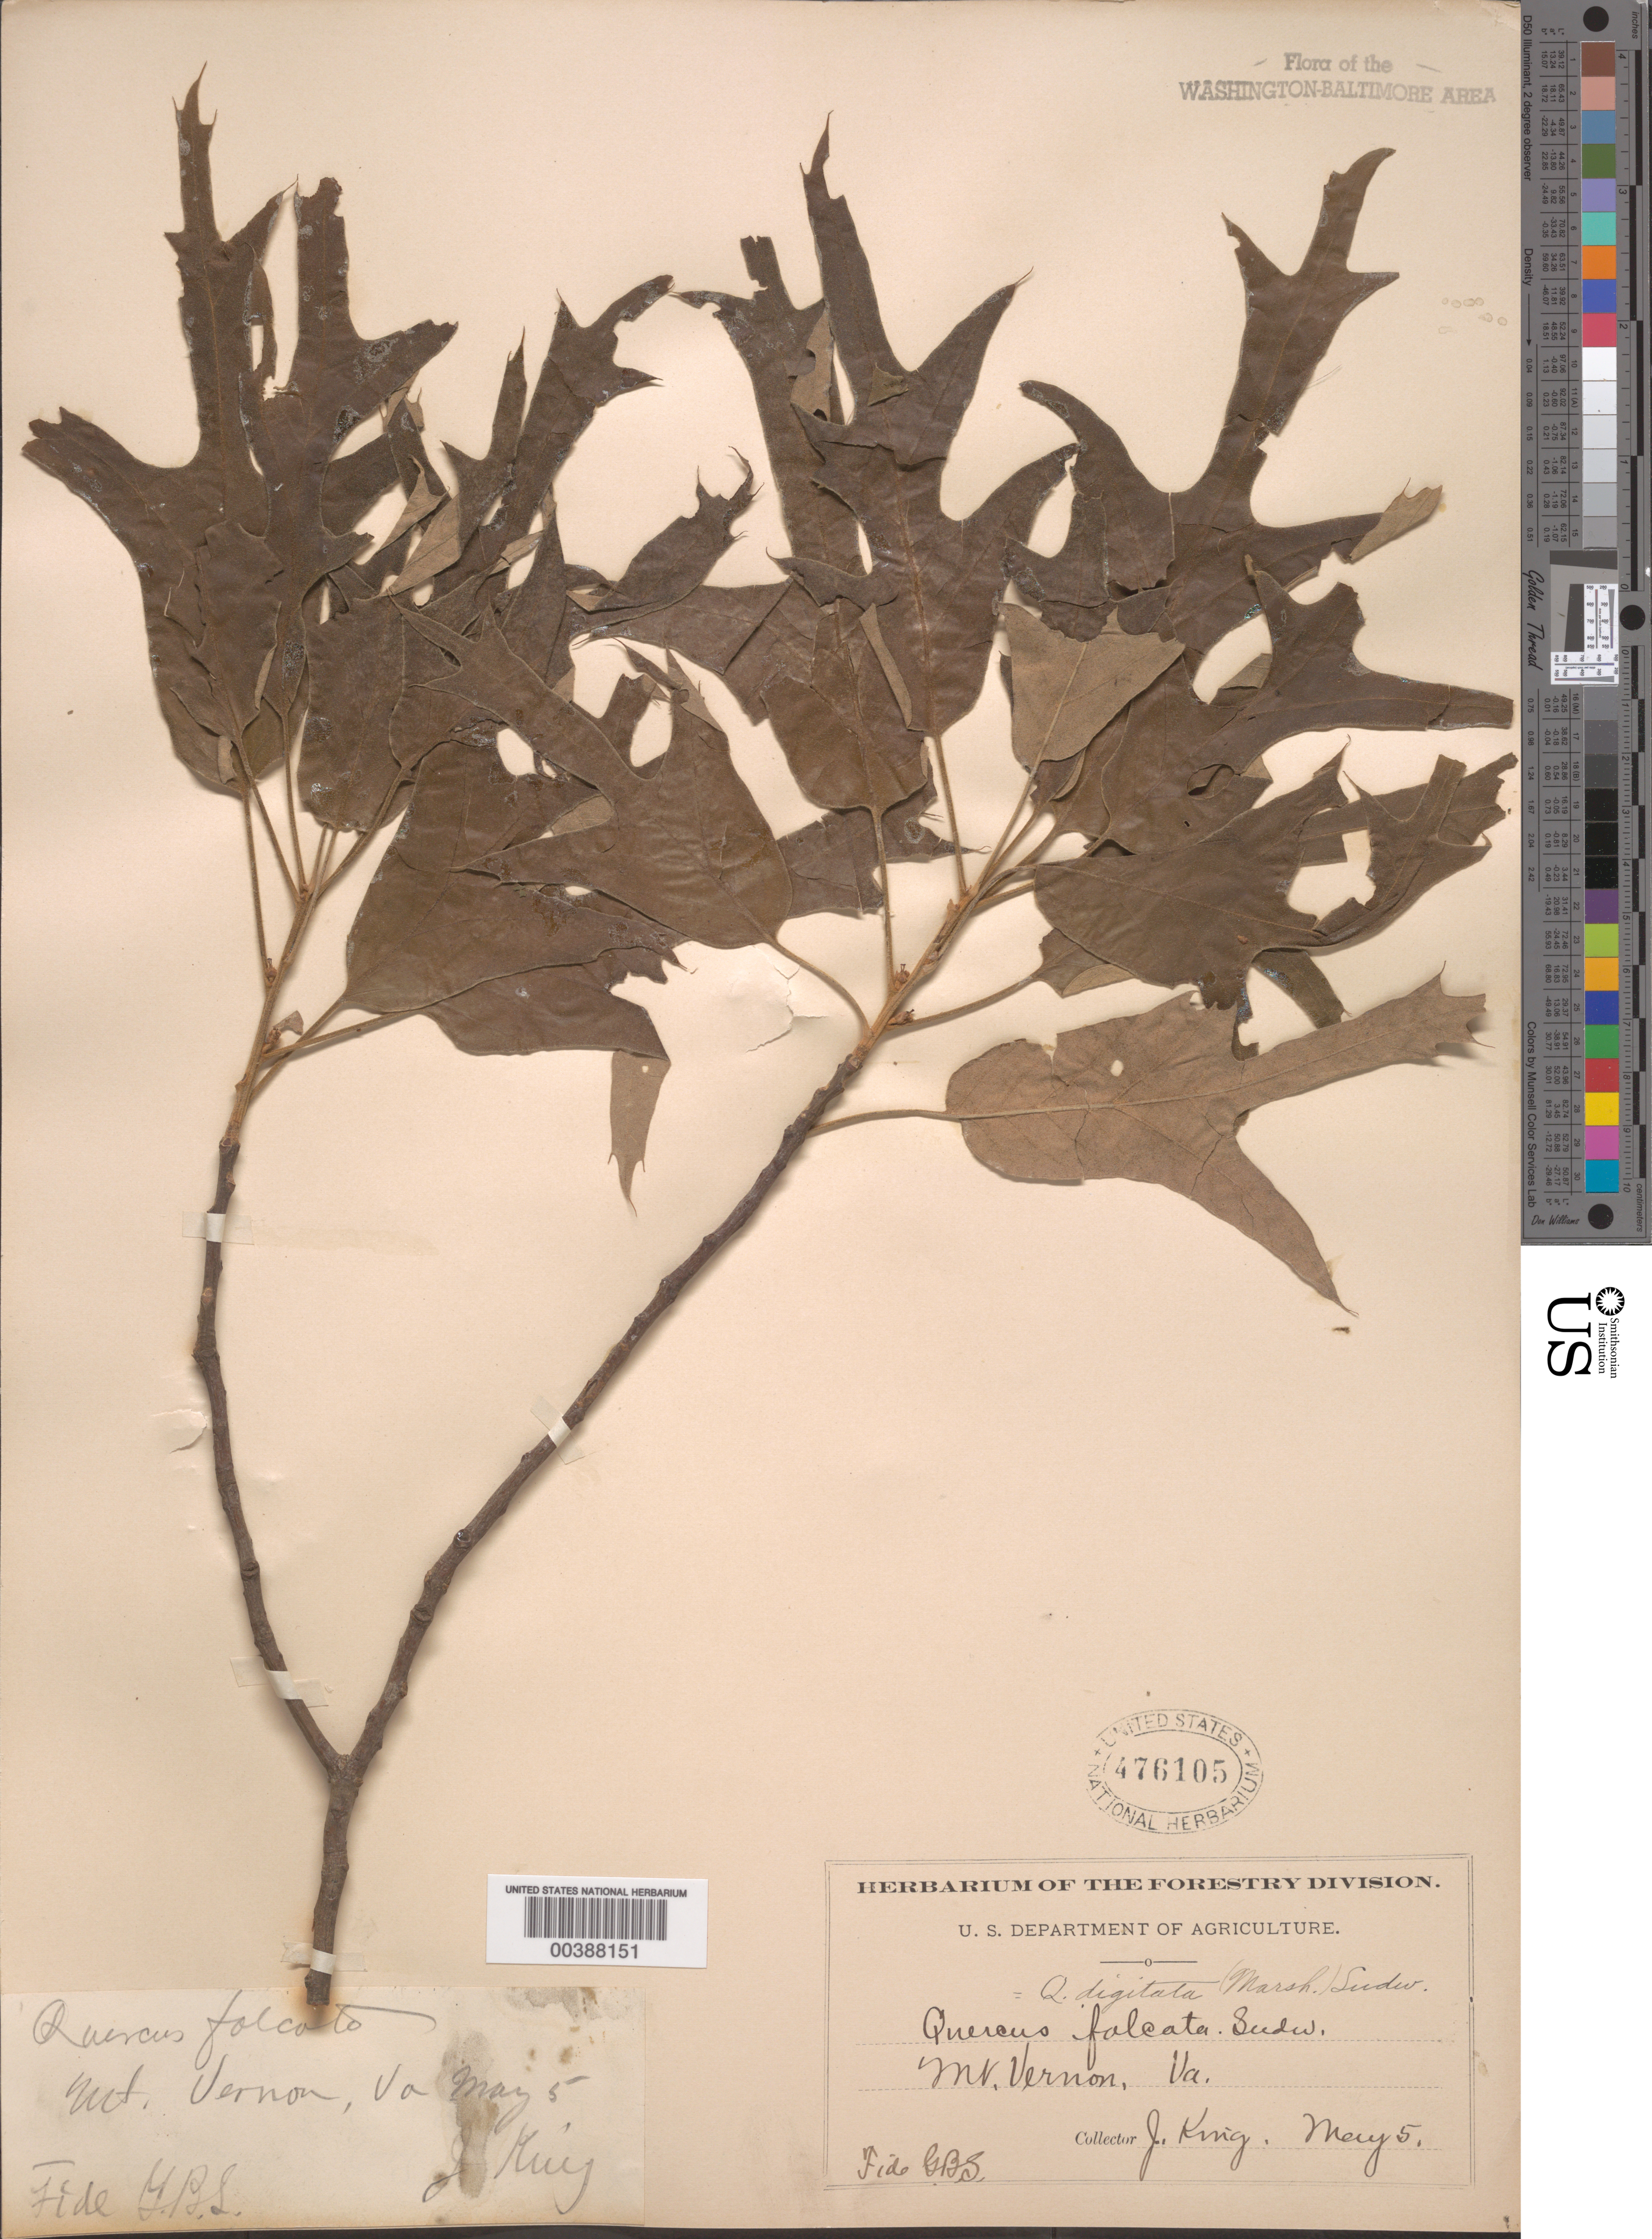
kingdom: Plantae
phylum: Tracheophyta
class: Magnoliopsida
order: Fagales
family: Fagaceae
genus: Quercus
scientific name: Quercus falcata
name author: Michx.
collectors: J. King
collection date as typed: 05 May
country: United States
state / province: Virginia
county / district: Fairfax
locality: Mount Vernon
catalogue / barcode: US 476105